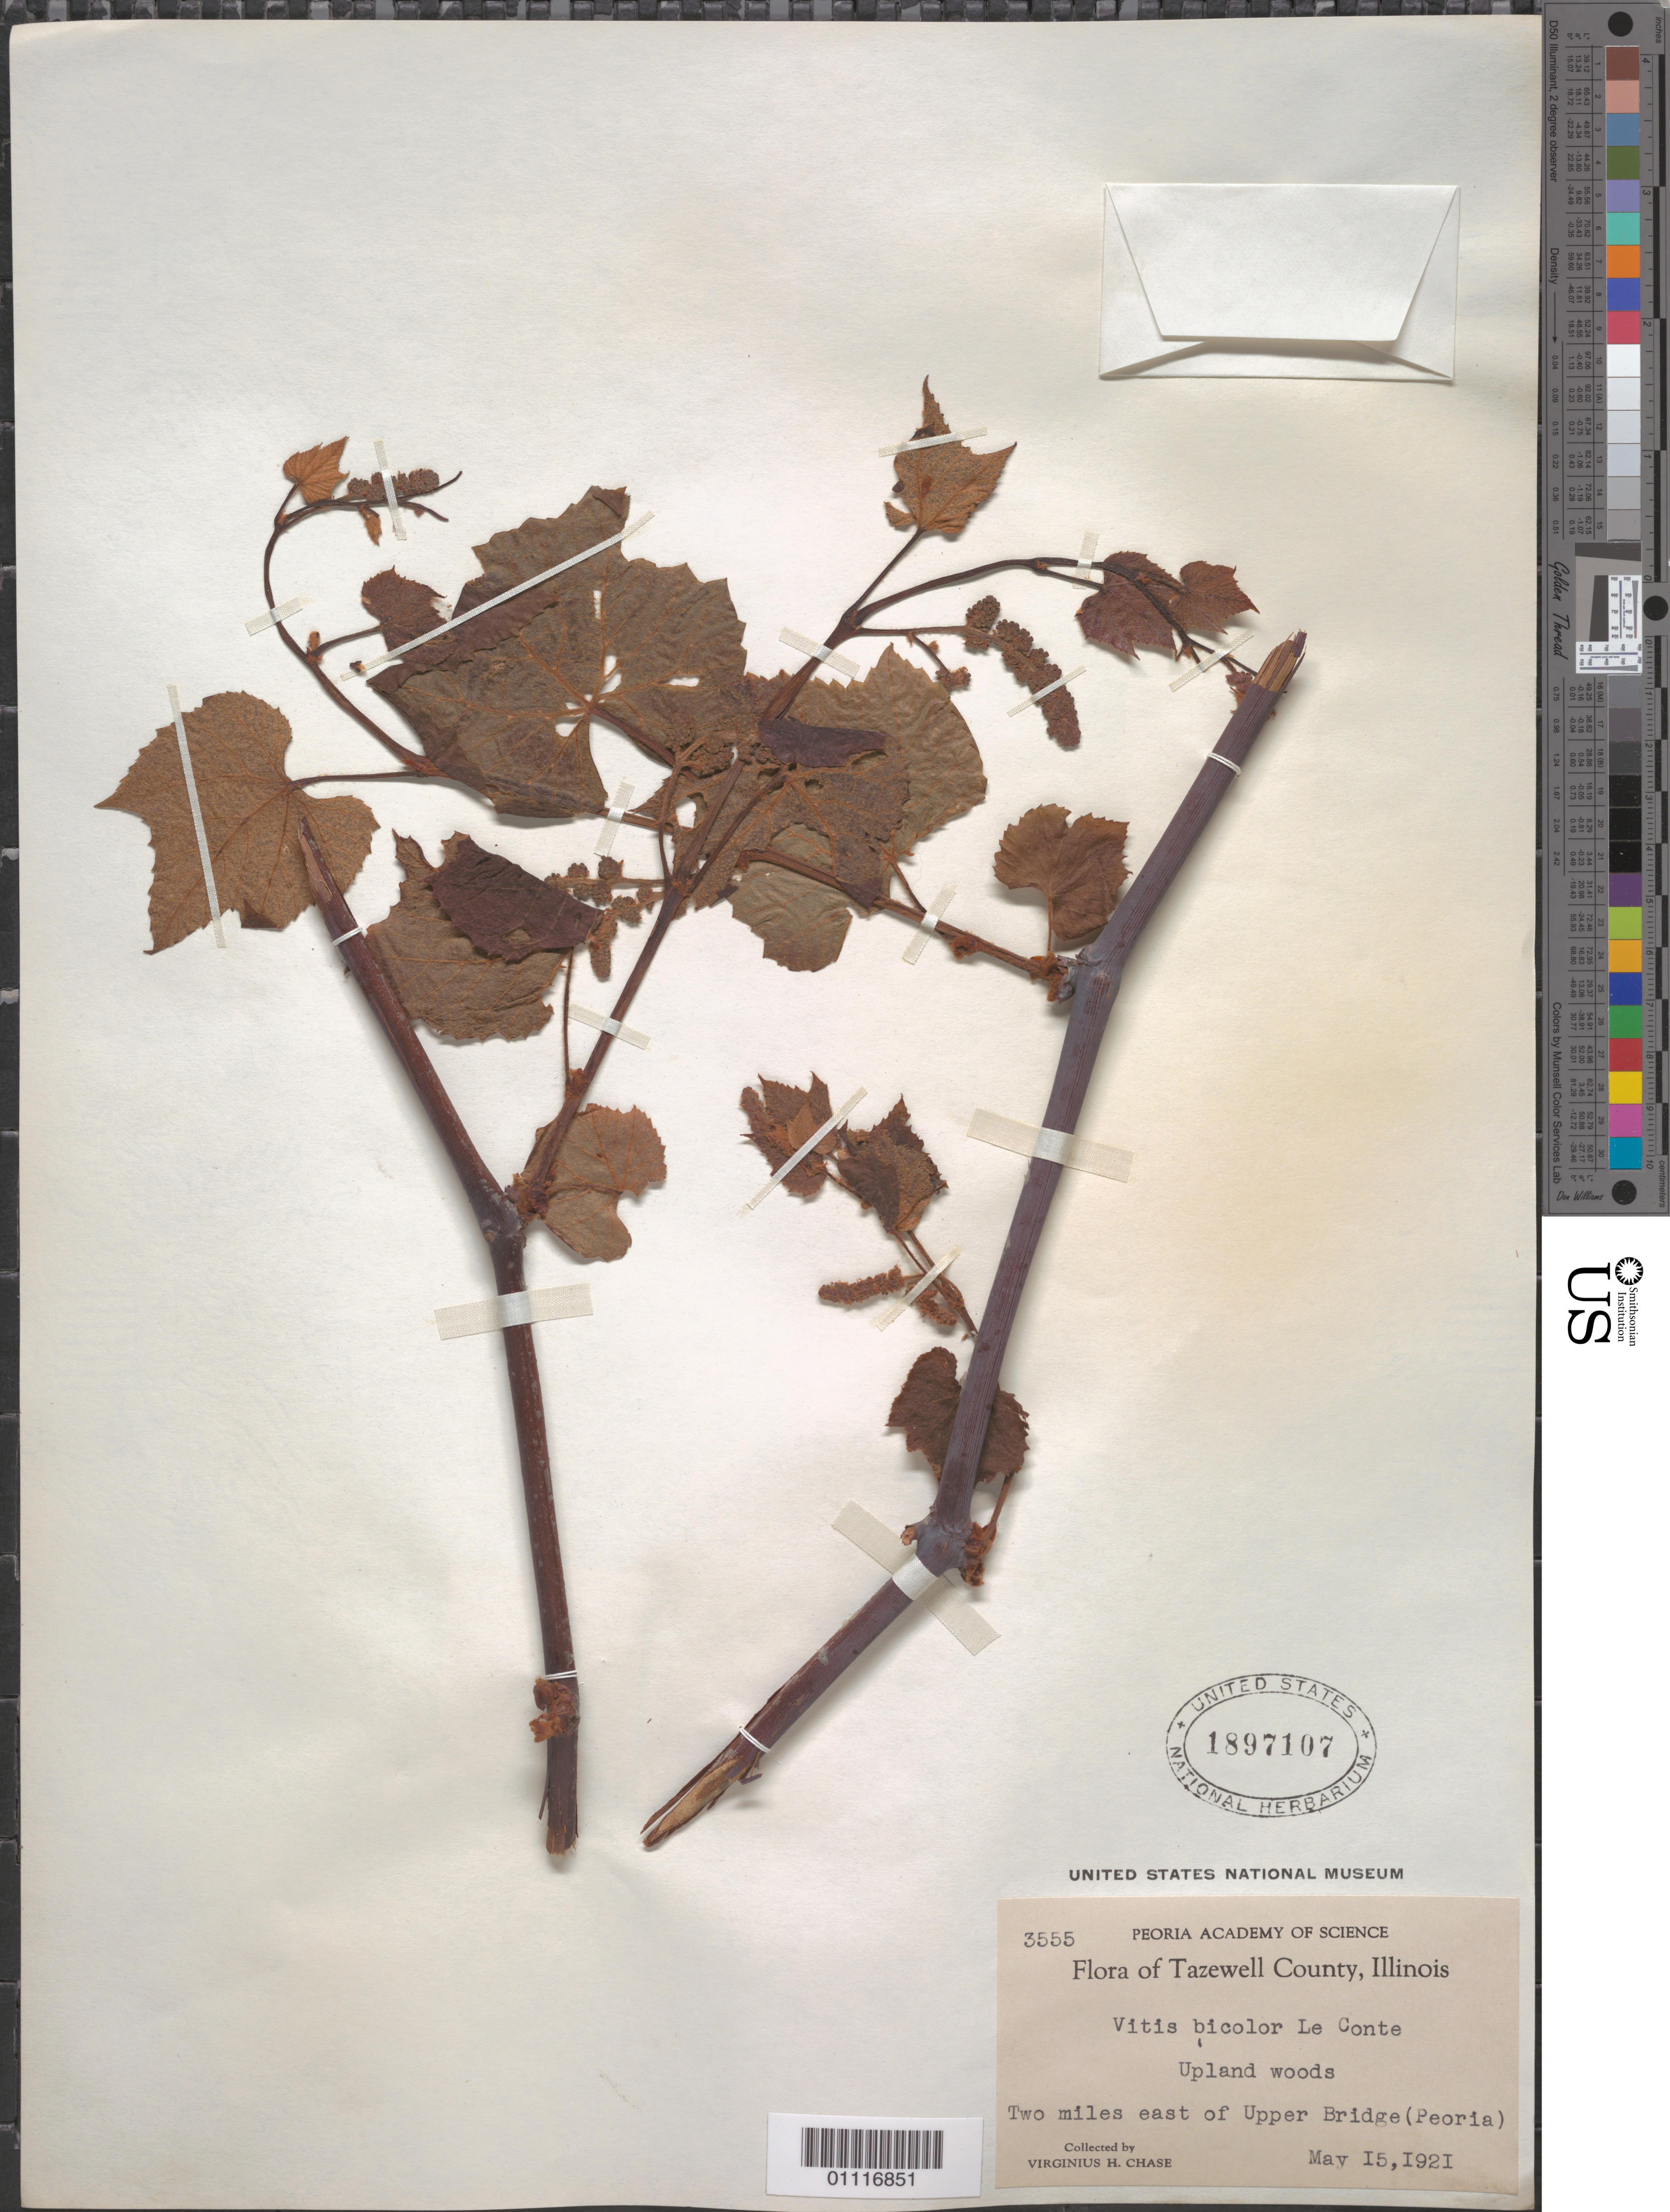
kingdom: Plantae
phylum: Tracheophyta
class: Magnoliopsida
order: Vitales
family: Vitaceae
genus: Vitis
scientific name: Vitis bicolor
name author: Leconte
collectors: V. H. Chase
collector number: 3555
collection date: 1921-05-15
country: United States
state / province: Illinois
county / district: Tazewell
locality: Upland woods, two miles east of Upper Bridge (Peoria)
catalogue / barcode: US 1897107